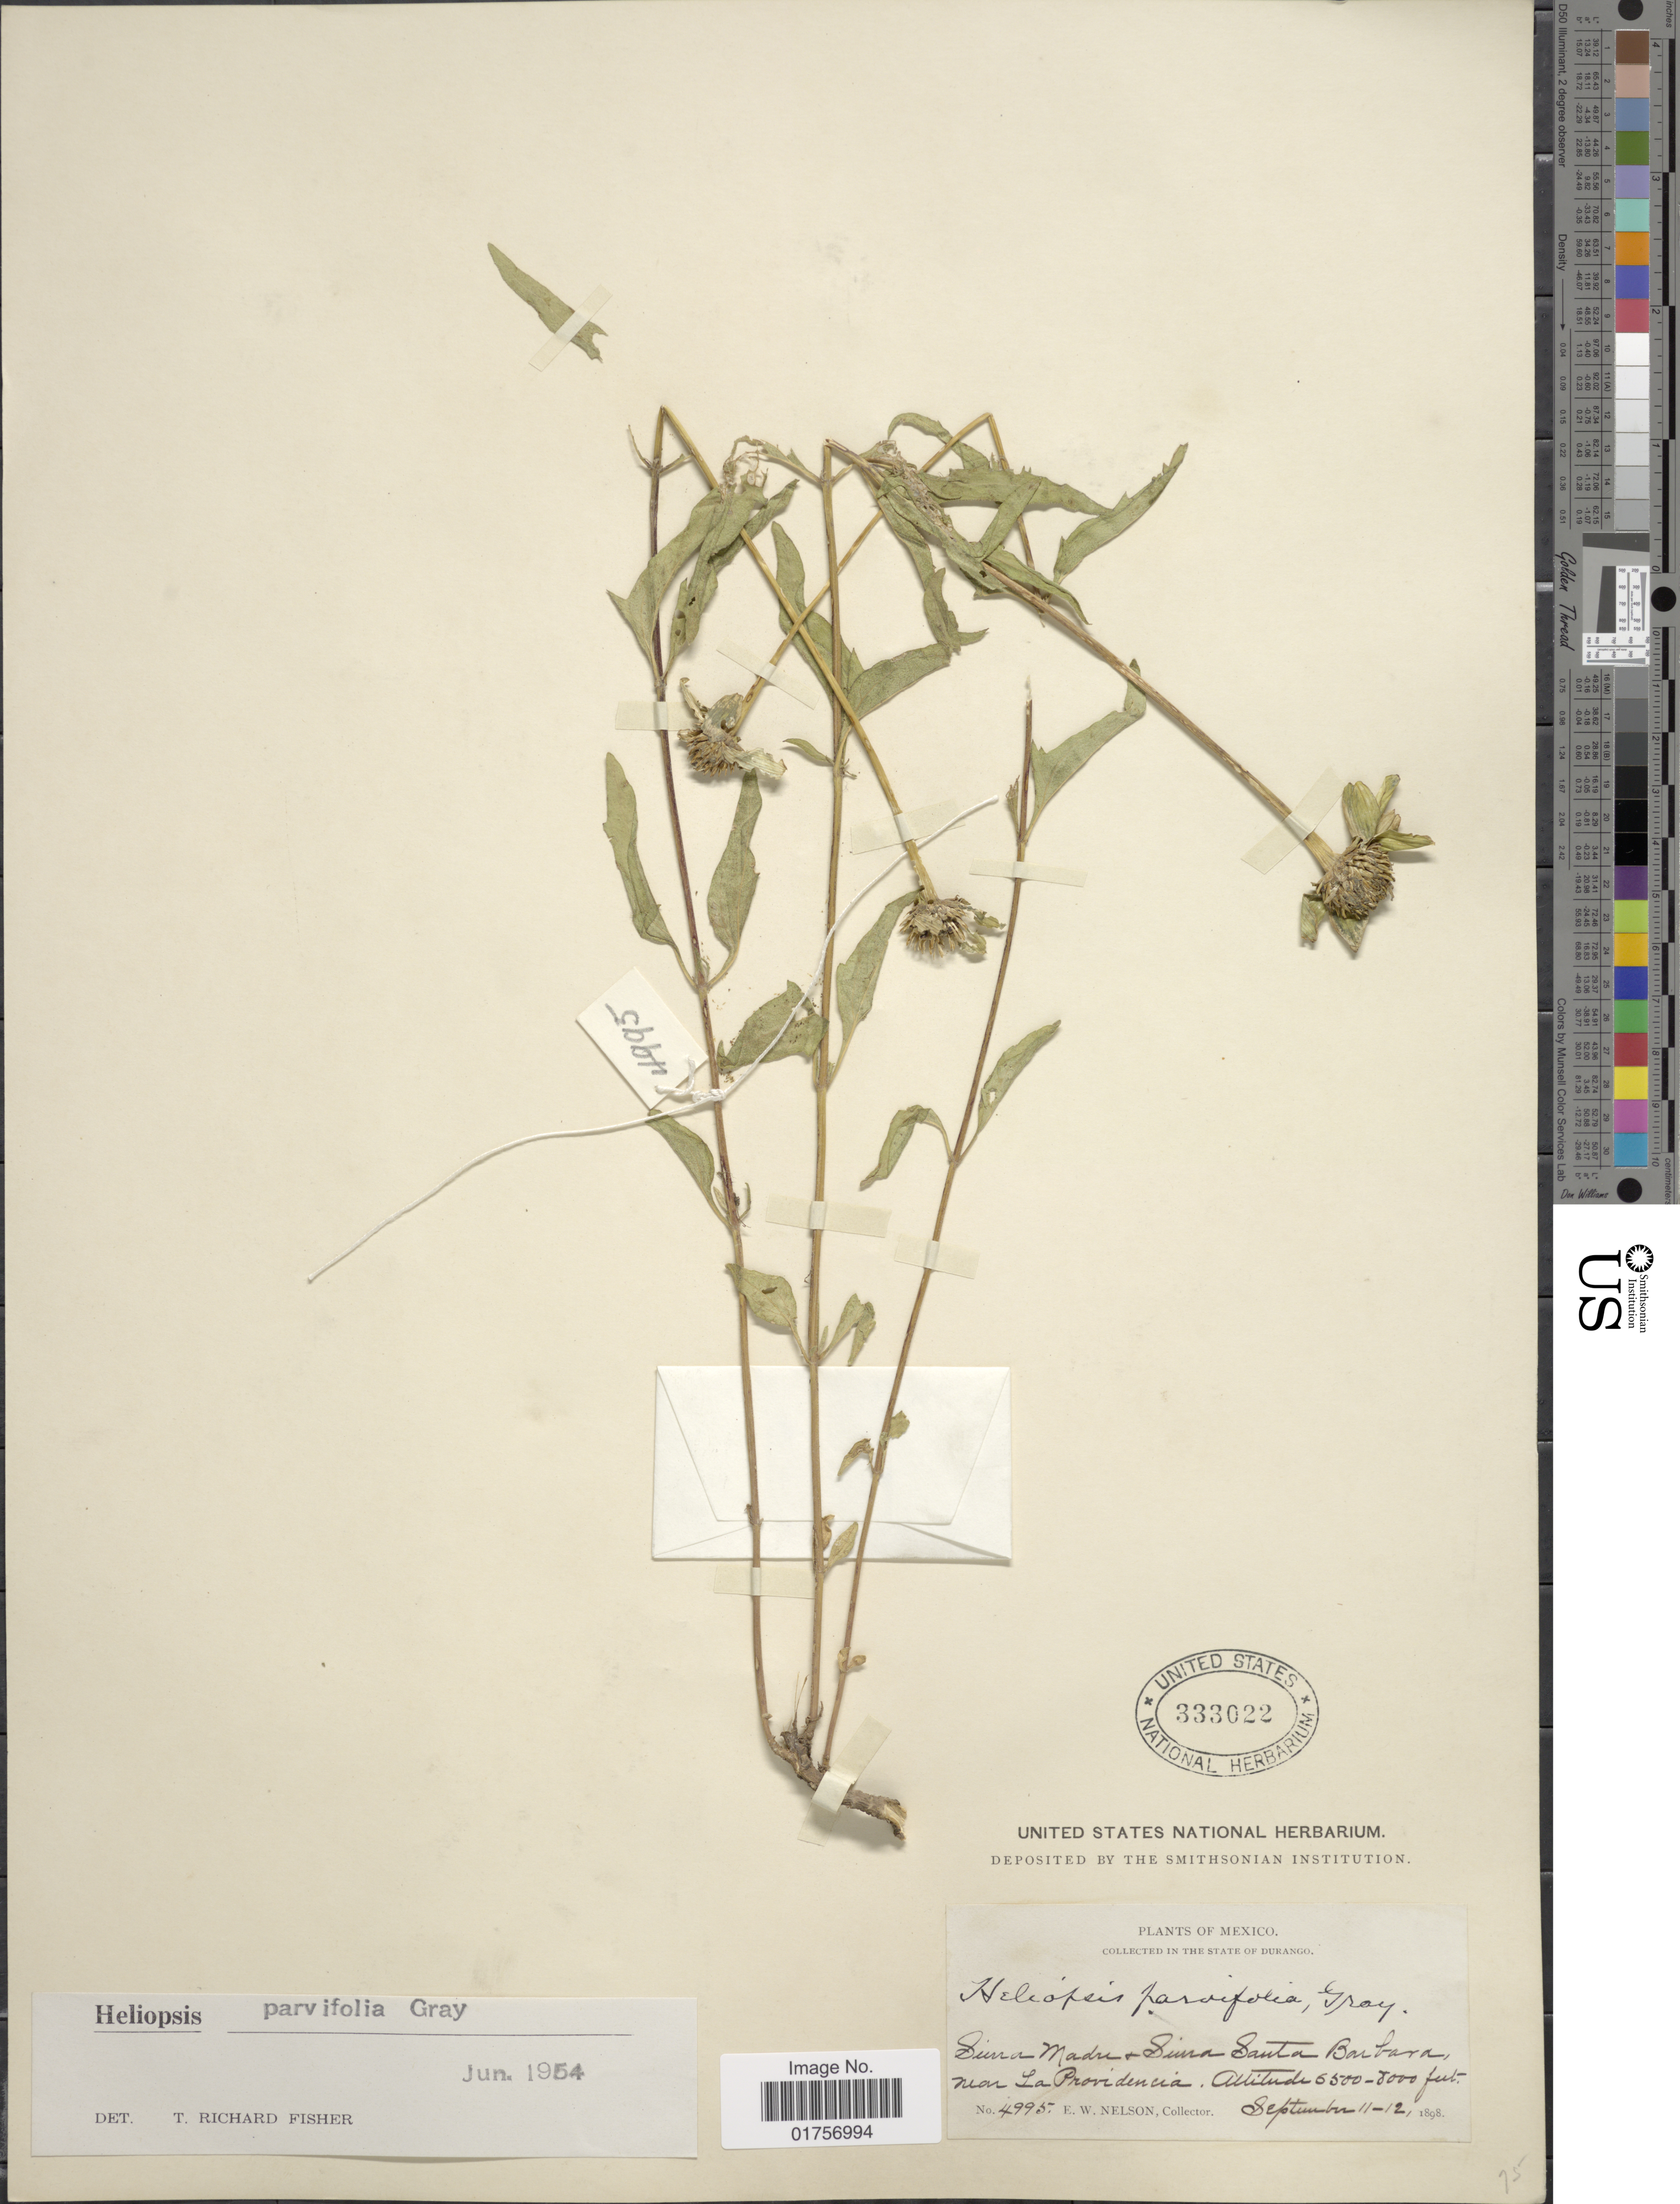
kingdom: Plantae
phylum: Tracheophyta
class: Magnoliopsida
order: Asterales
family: Asteraceae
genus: Heliopsis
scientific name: Heliopsis parvifolia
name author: A. Gray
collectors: E. W. Nelson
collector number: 4995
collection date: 1898-09-11/1898-09-12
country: Mexico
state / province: Durango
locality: Sierra Madre & Sierra Santa Barbara, near La Providencia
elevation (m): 1676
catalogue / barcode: US 333022